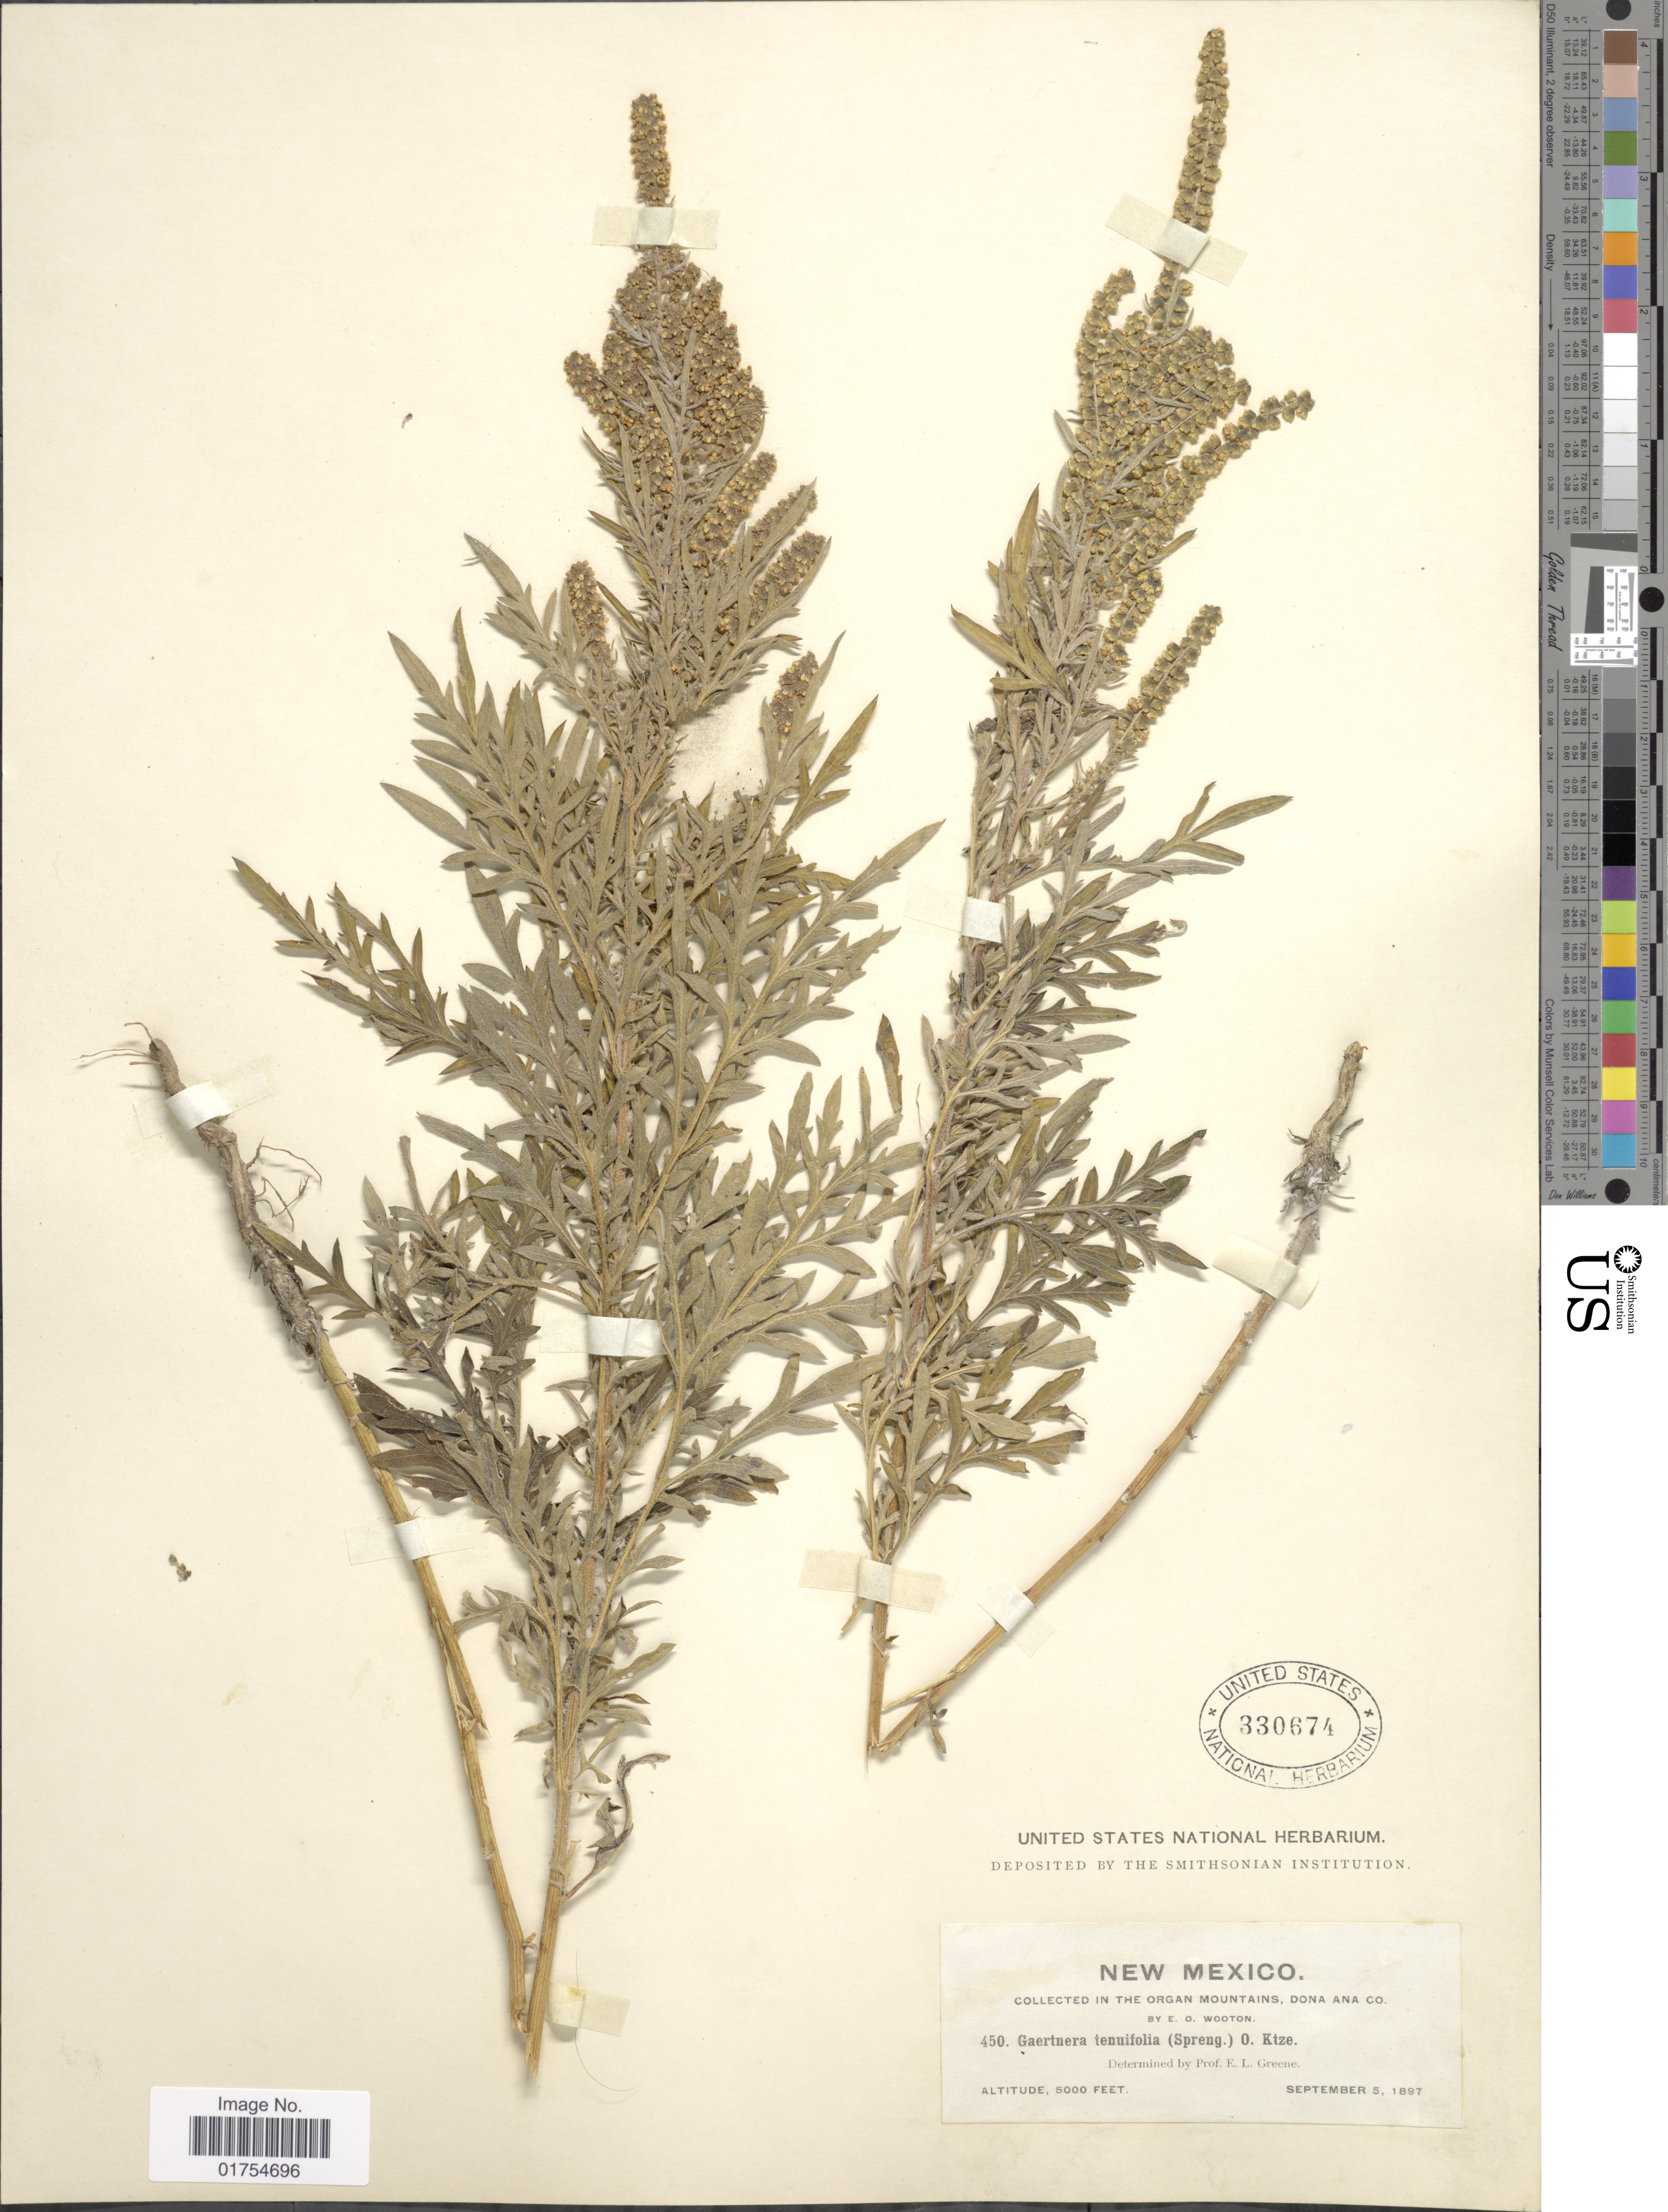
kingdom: Plantae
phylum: Tracheophyta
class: Magnoliopsida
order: Asterales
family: Asteraceae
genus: Franseria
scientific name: Franseria tenuifolia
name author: Harv. & A. Gray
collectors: E. O. Wooton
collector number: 450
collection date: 1897-09-05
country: United States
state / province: New Mexico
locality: The Organ Mountains, Dona Ana Co.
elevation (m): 1524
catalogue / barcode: US 330674